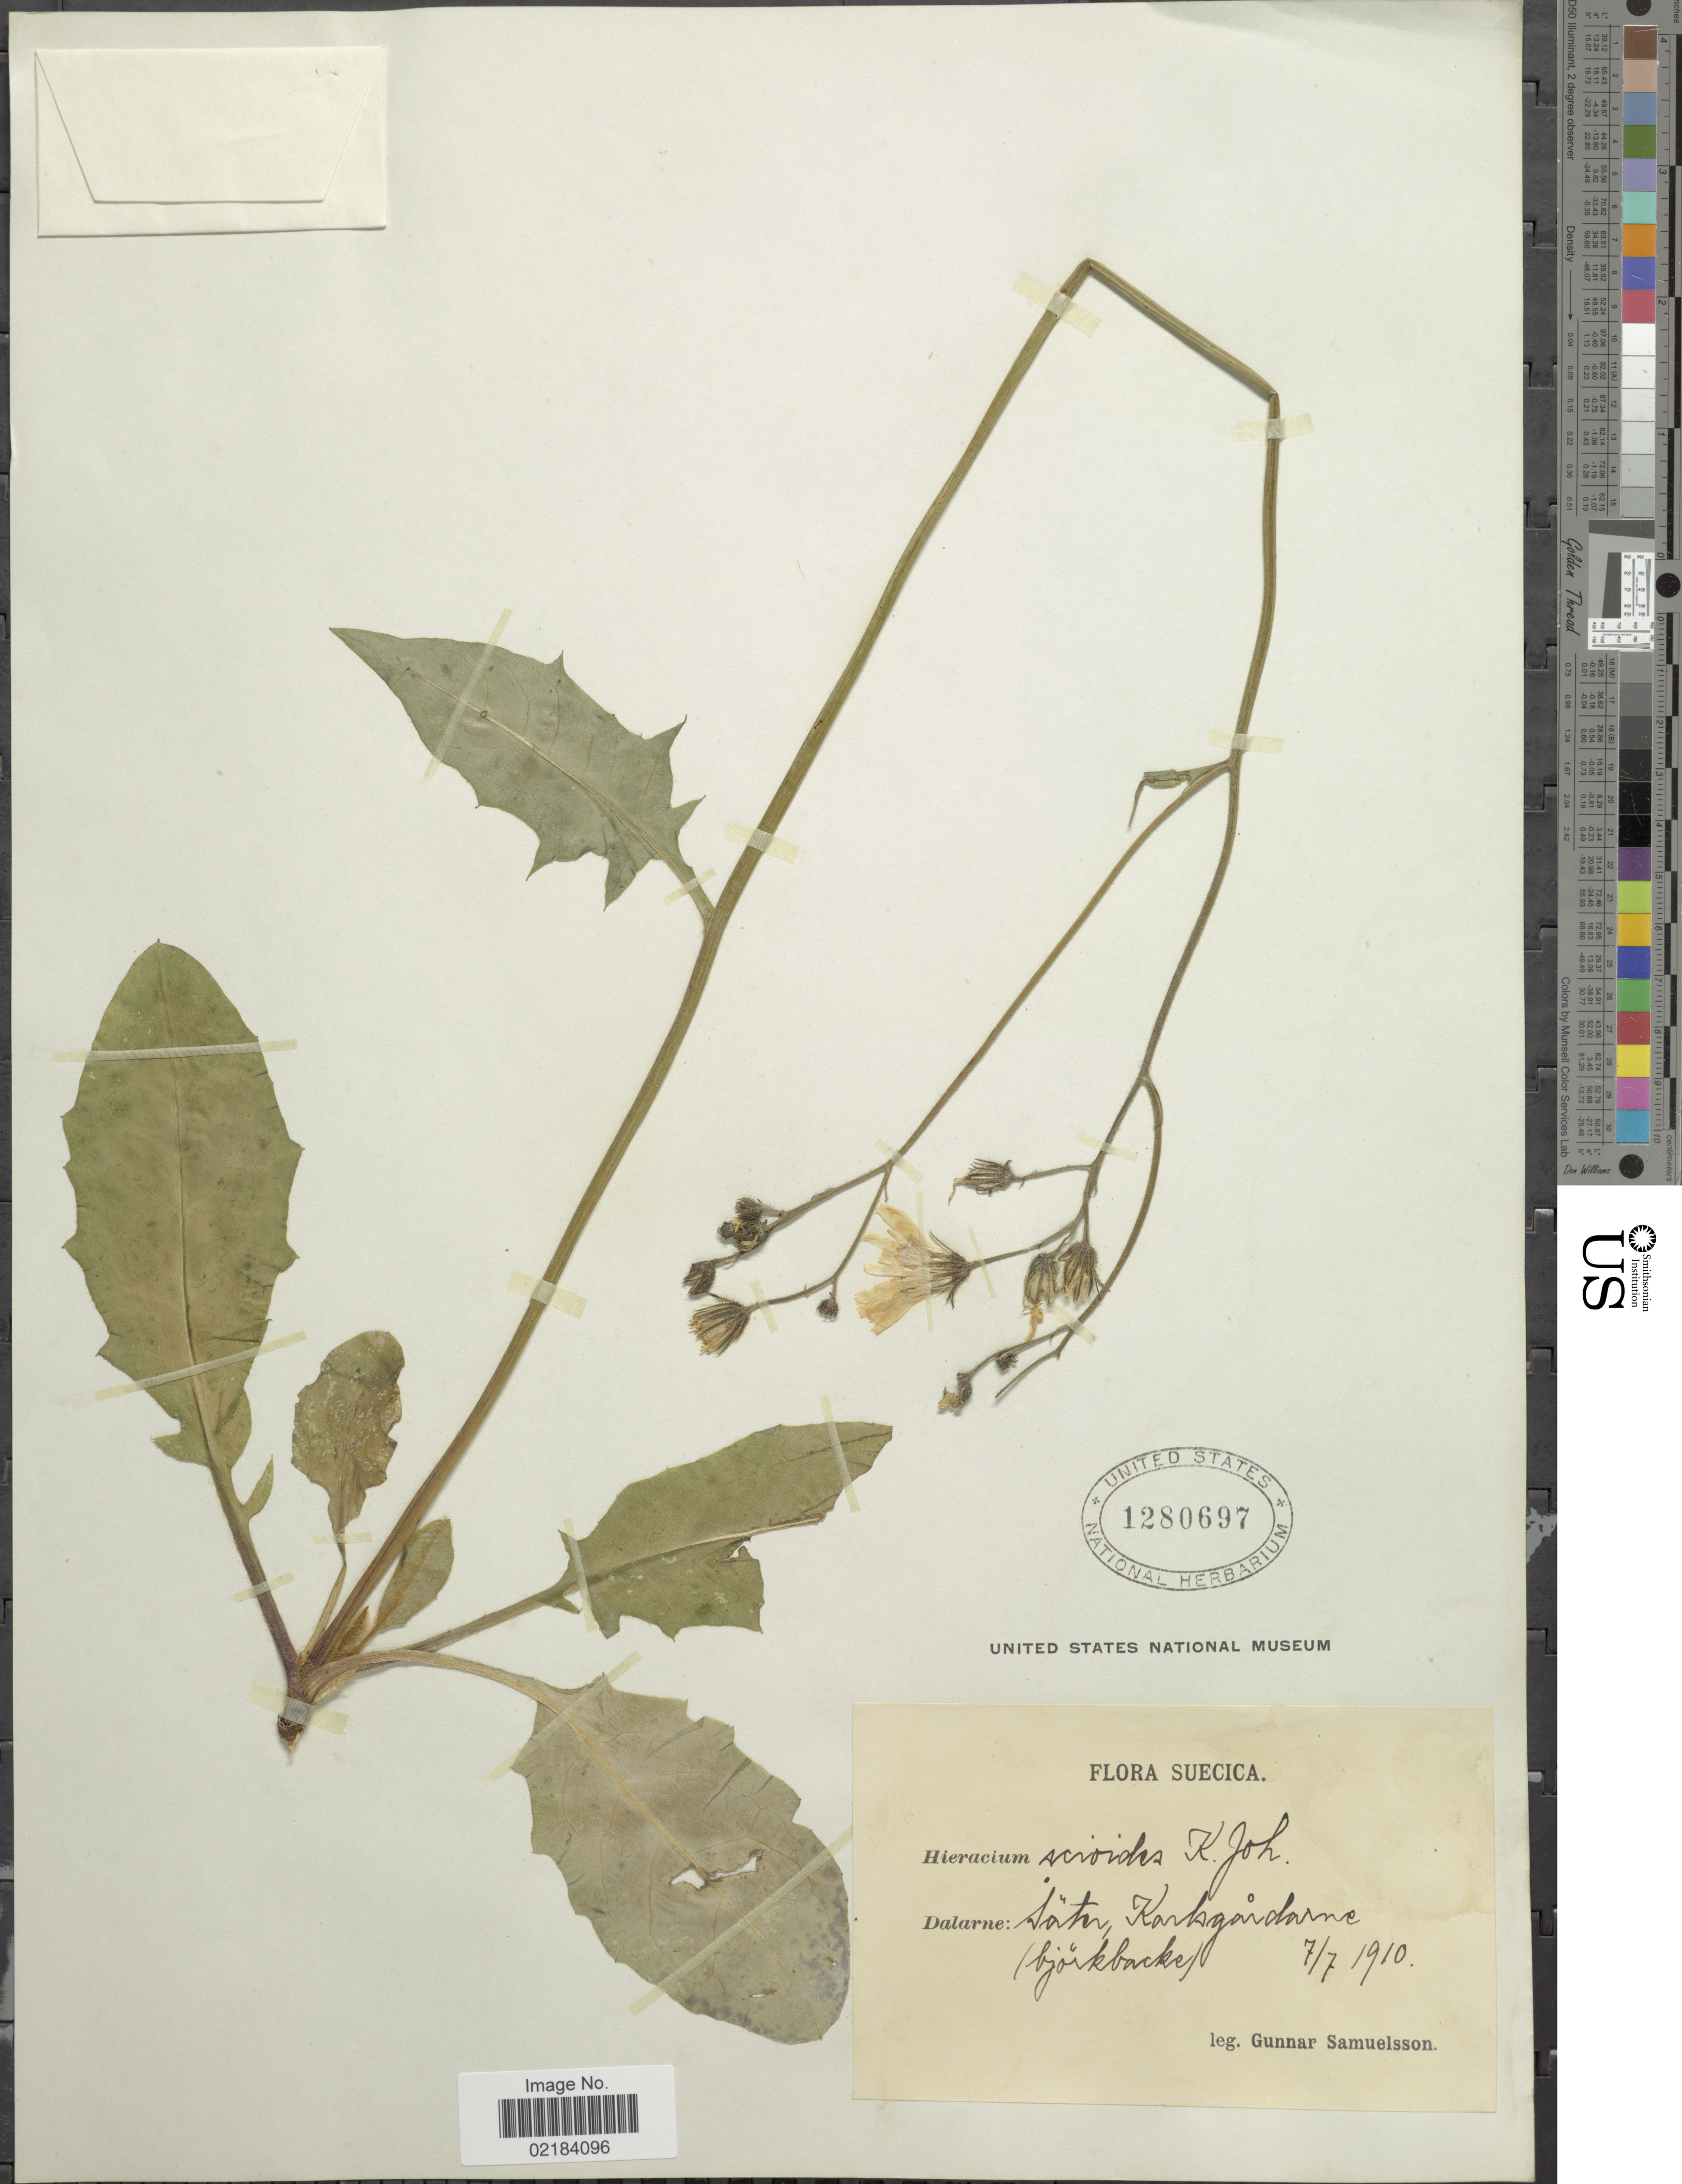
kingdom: Plantae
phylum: Tracheophyta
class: Magnoliopsida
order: Asterales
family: Asteraceae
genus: Hieracium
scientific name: Hieracium scioides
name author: (Johanss.) Johanss.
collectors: G. Samuelsson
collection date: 1910-07-07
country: Sweden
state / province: Dalarna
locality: Dalarne: Säter, Karlsgårdarna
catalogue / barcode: US 1280697